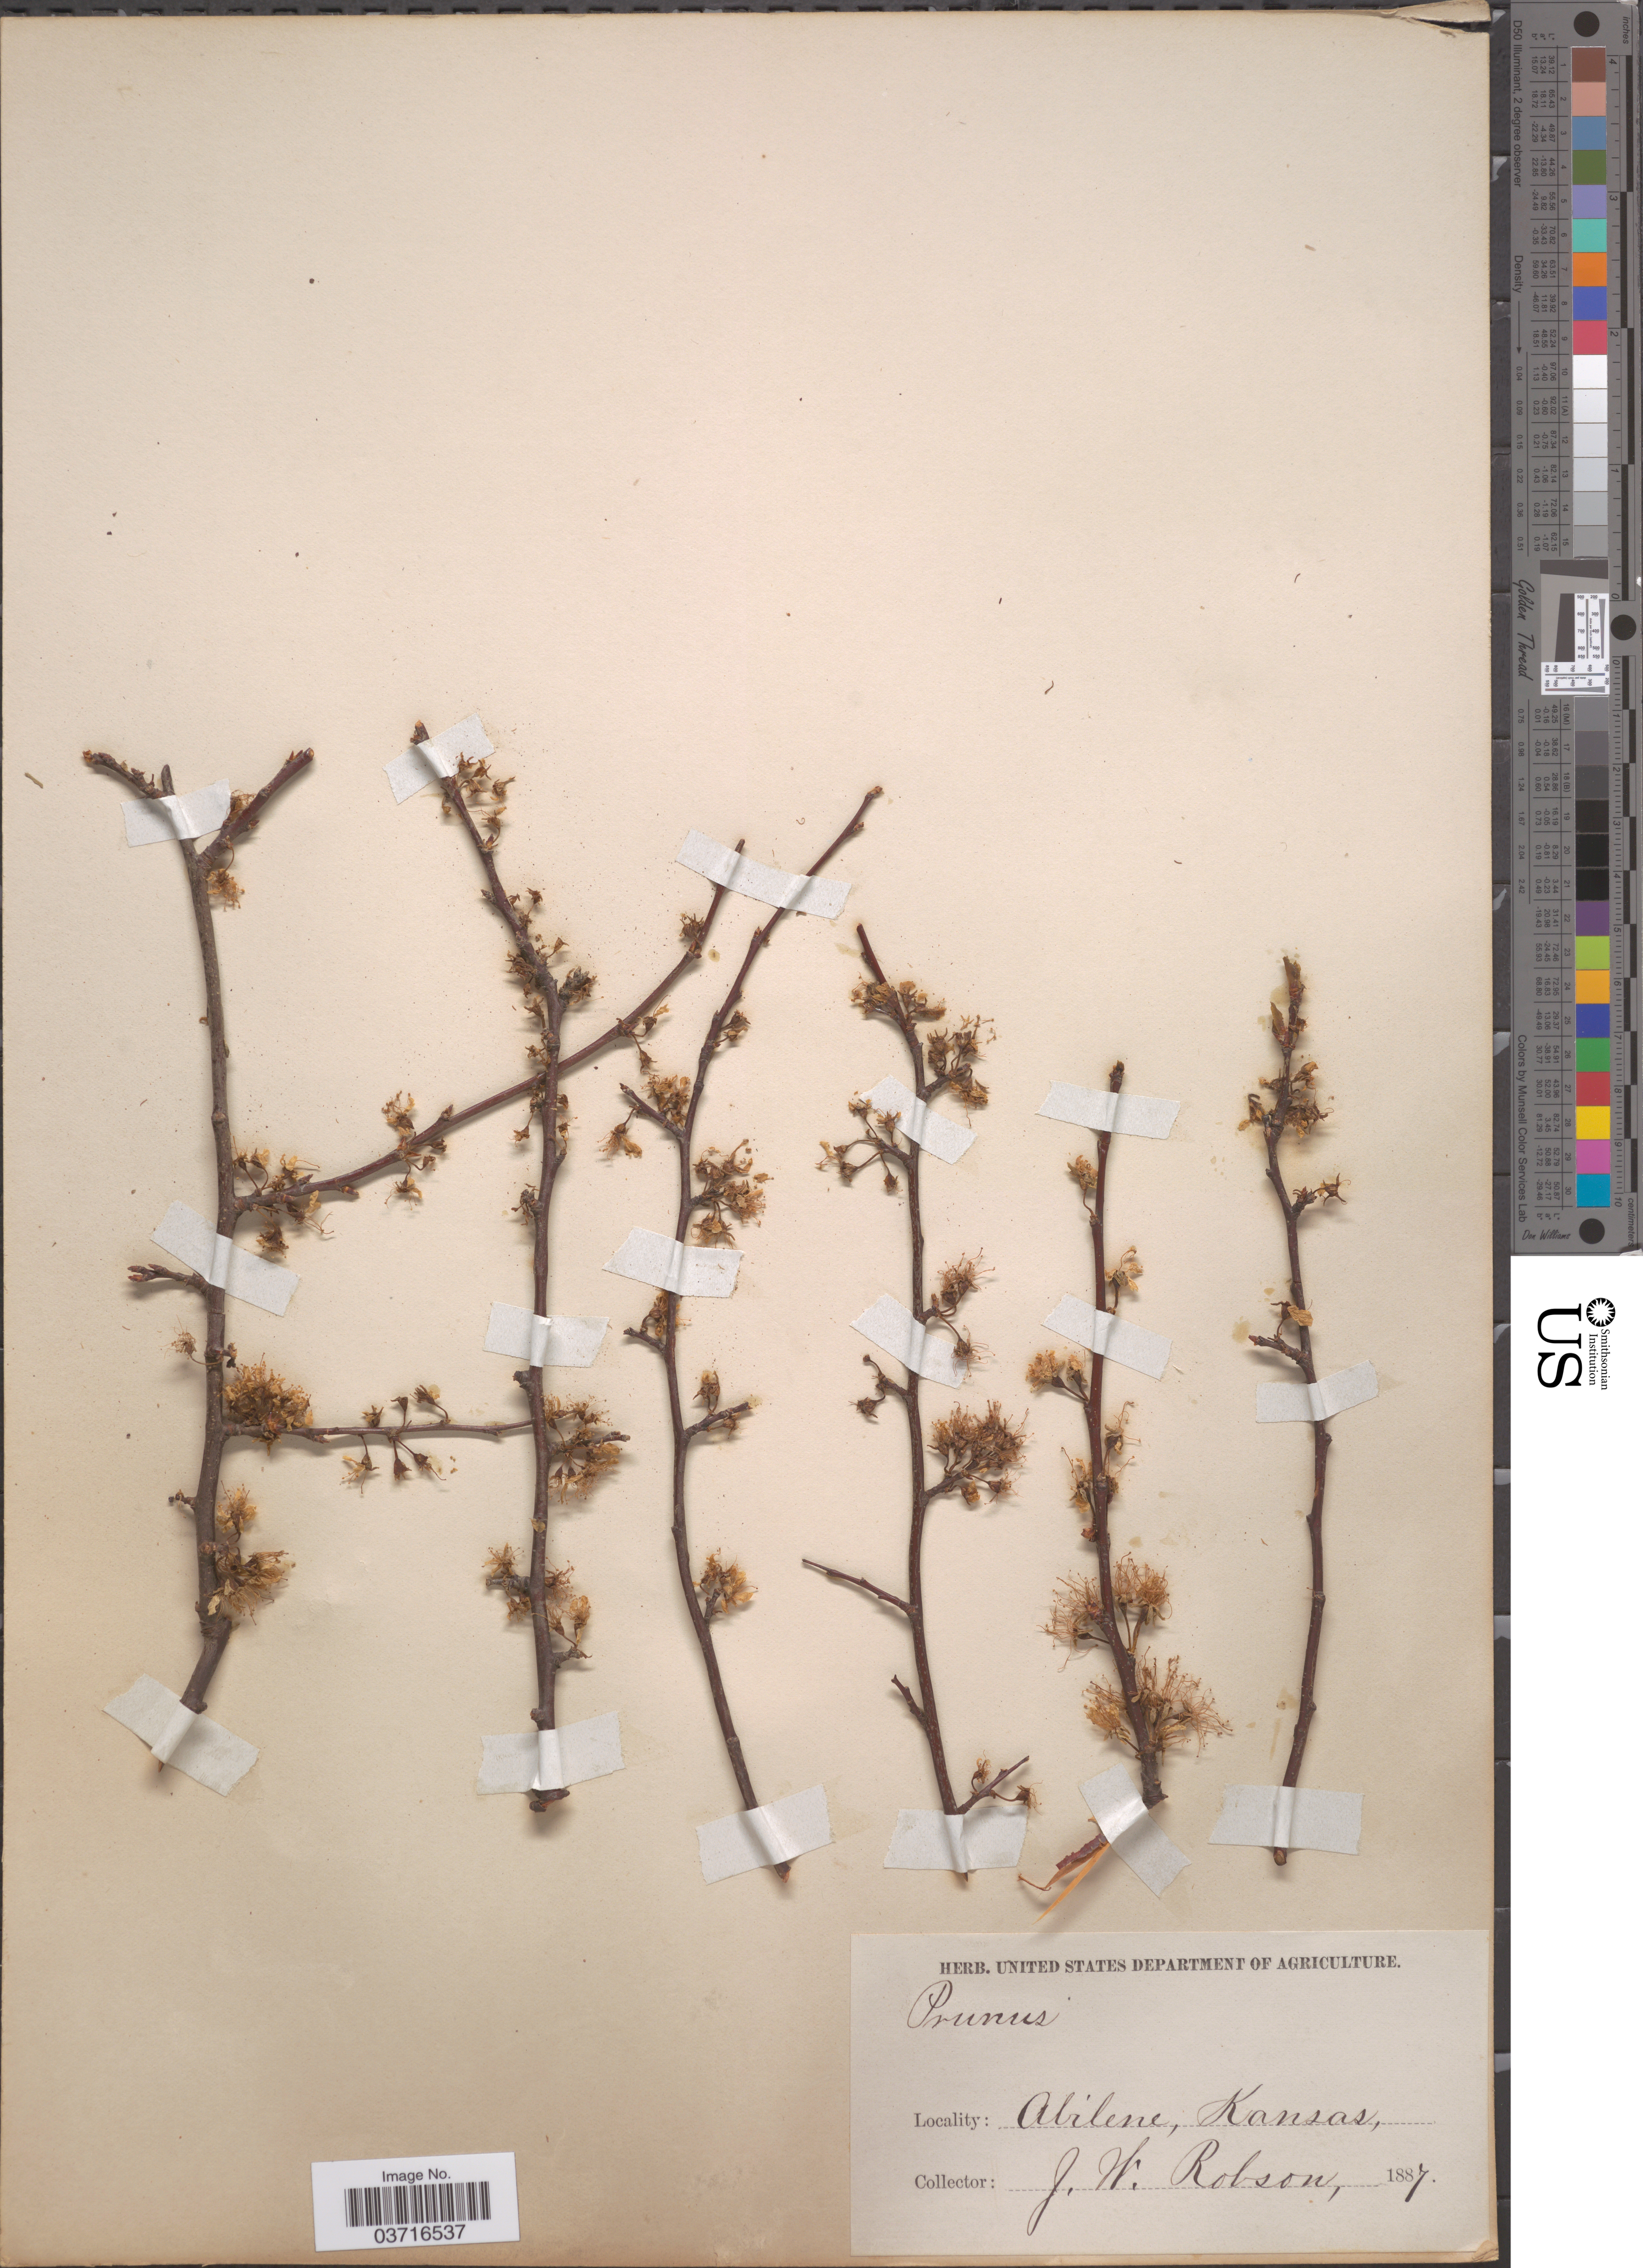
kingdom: Plantae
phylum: Tracheophyta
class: Magnoliopsida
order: Rosales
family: Rosaceae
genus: Prunus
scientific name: Prunus watsonii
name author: Sarg.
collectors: J. Robson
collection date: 1887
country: United States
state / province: Kansas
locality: Abilene.